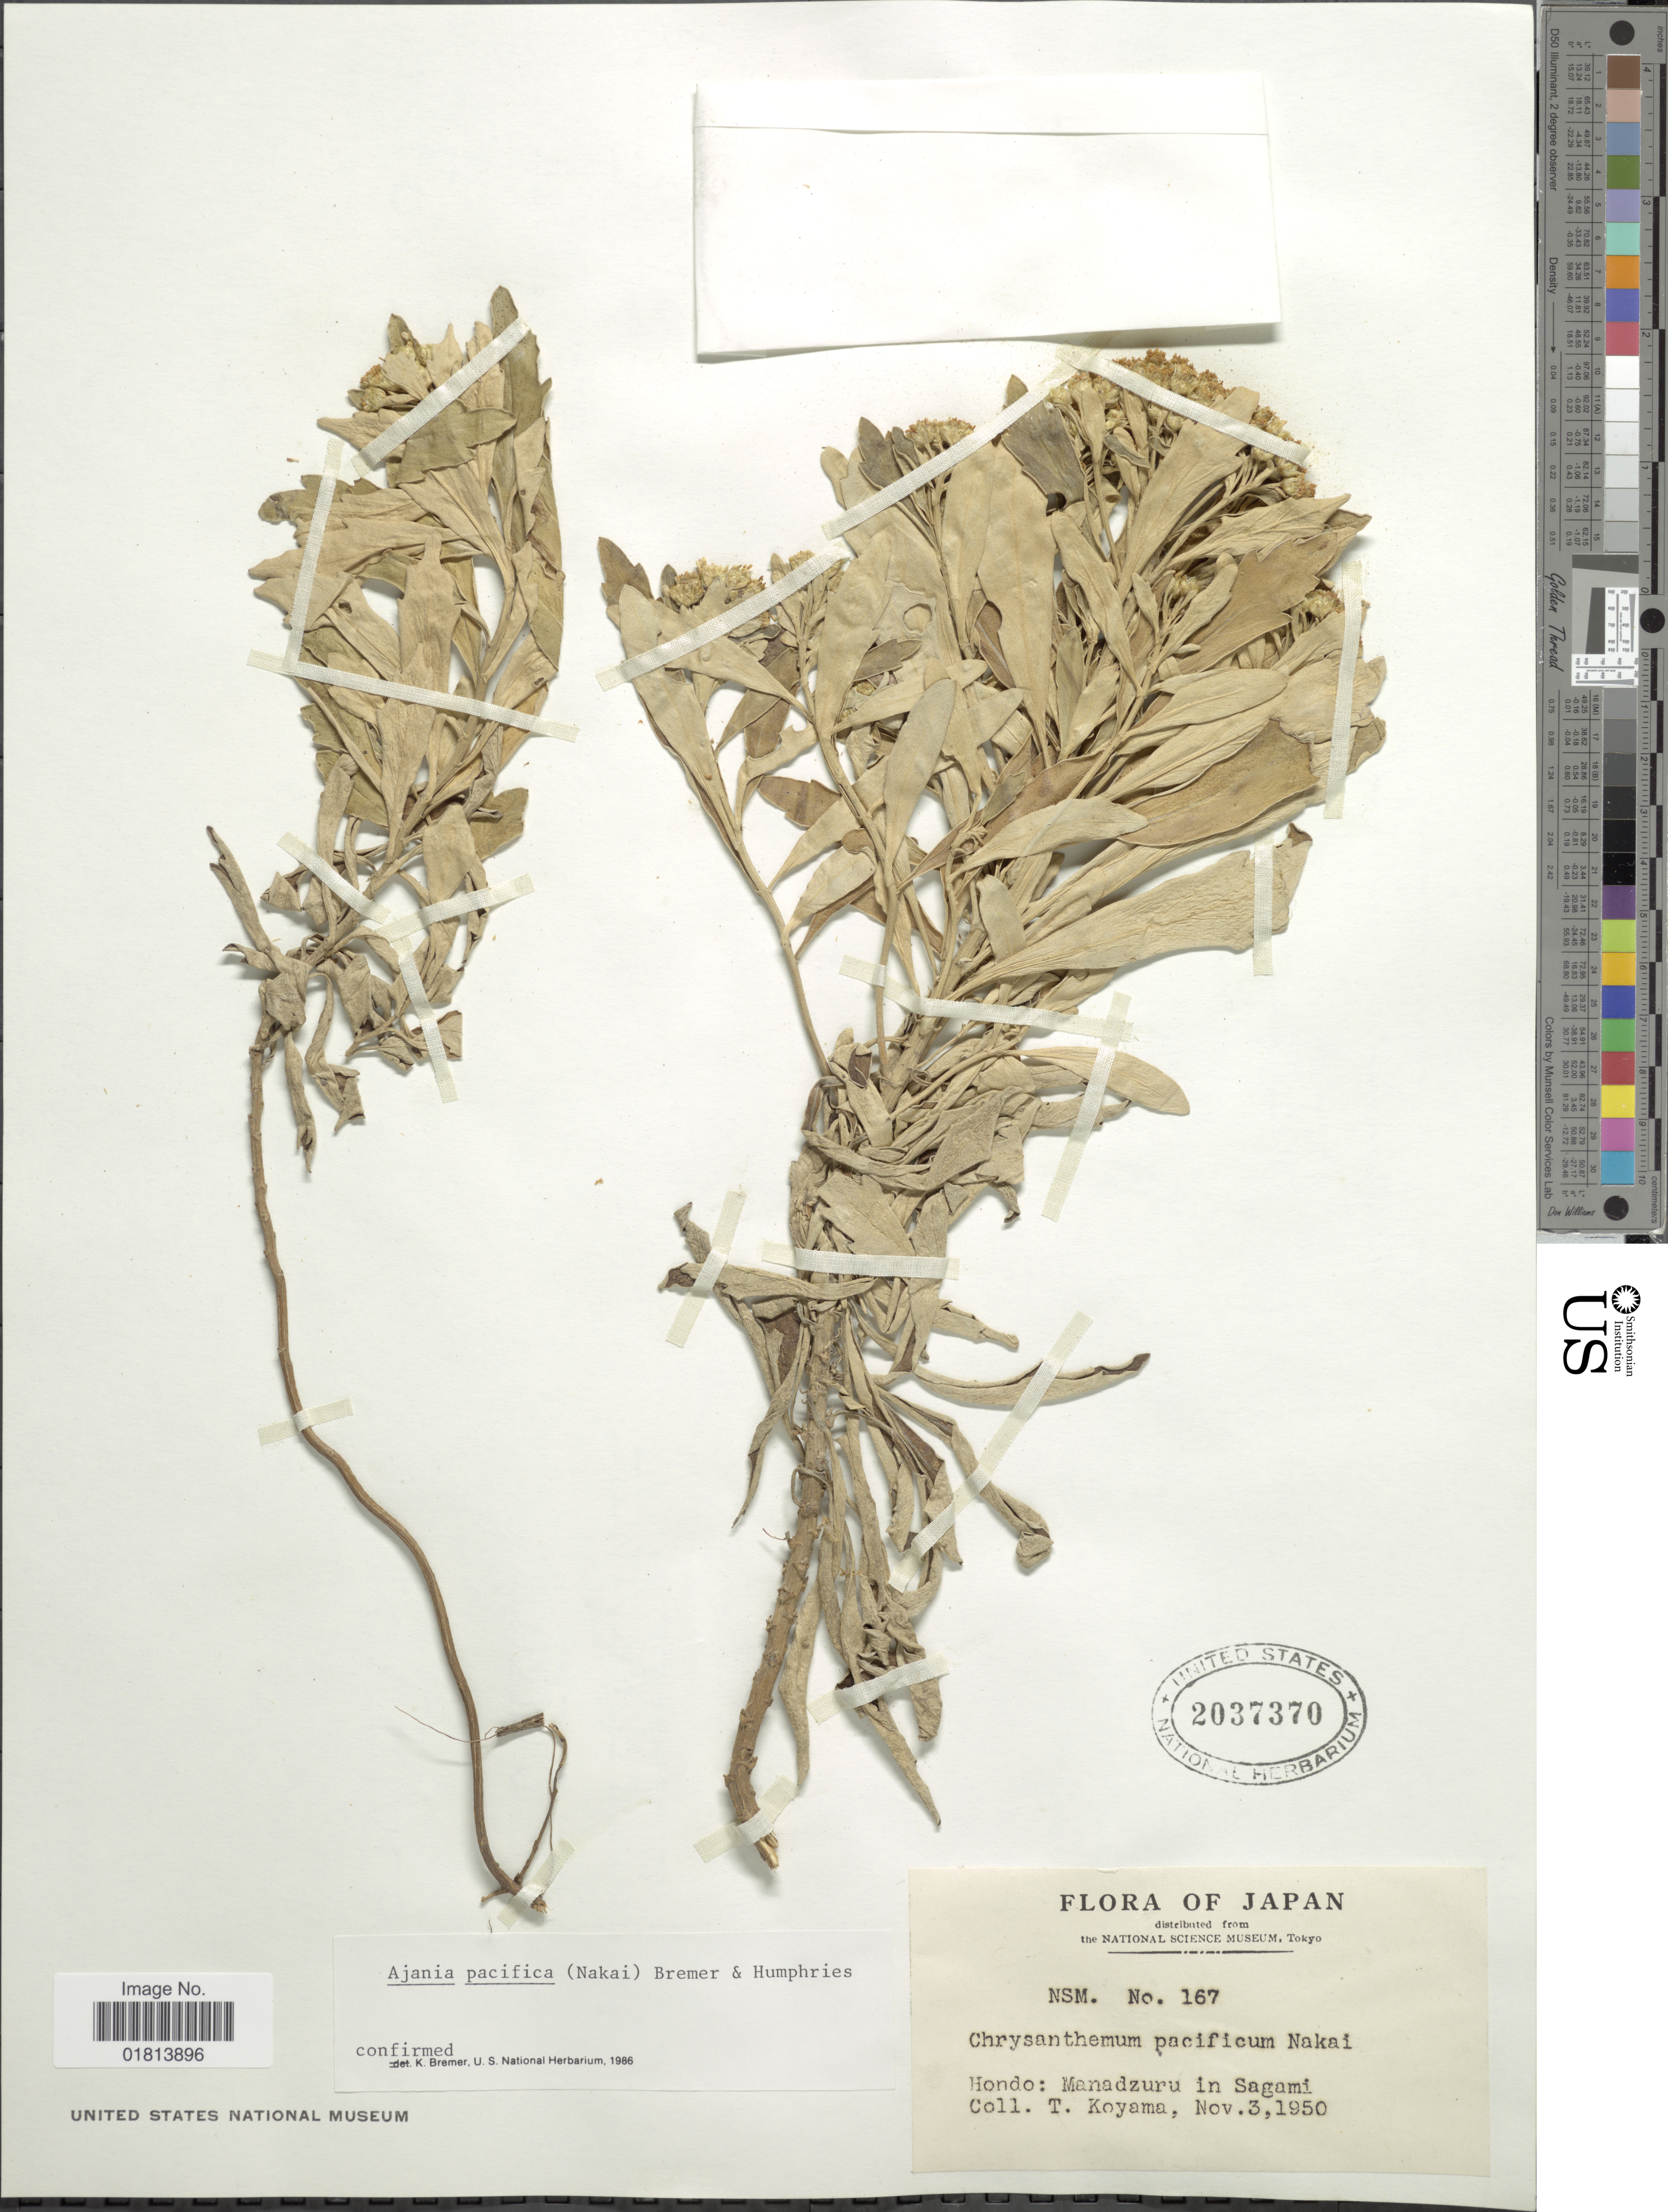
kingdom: Plantae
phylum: Tracheophyta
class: Magnoliopsida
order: Asterales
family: Asteraceae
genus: Ajania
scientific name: Ajania pacifica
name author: Nakai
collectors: T. Koyama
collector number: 167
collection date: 1950-11-03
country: Japan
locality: Hondo: Manadzuru in Sagami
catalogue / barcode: US 2037370